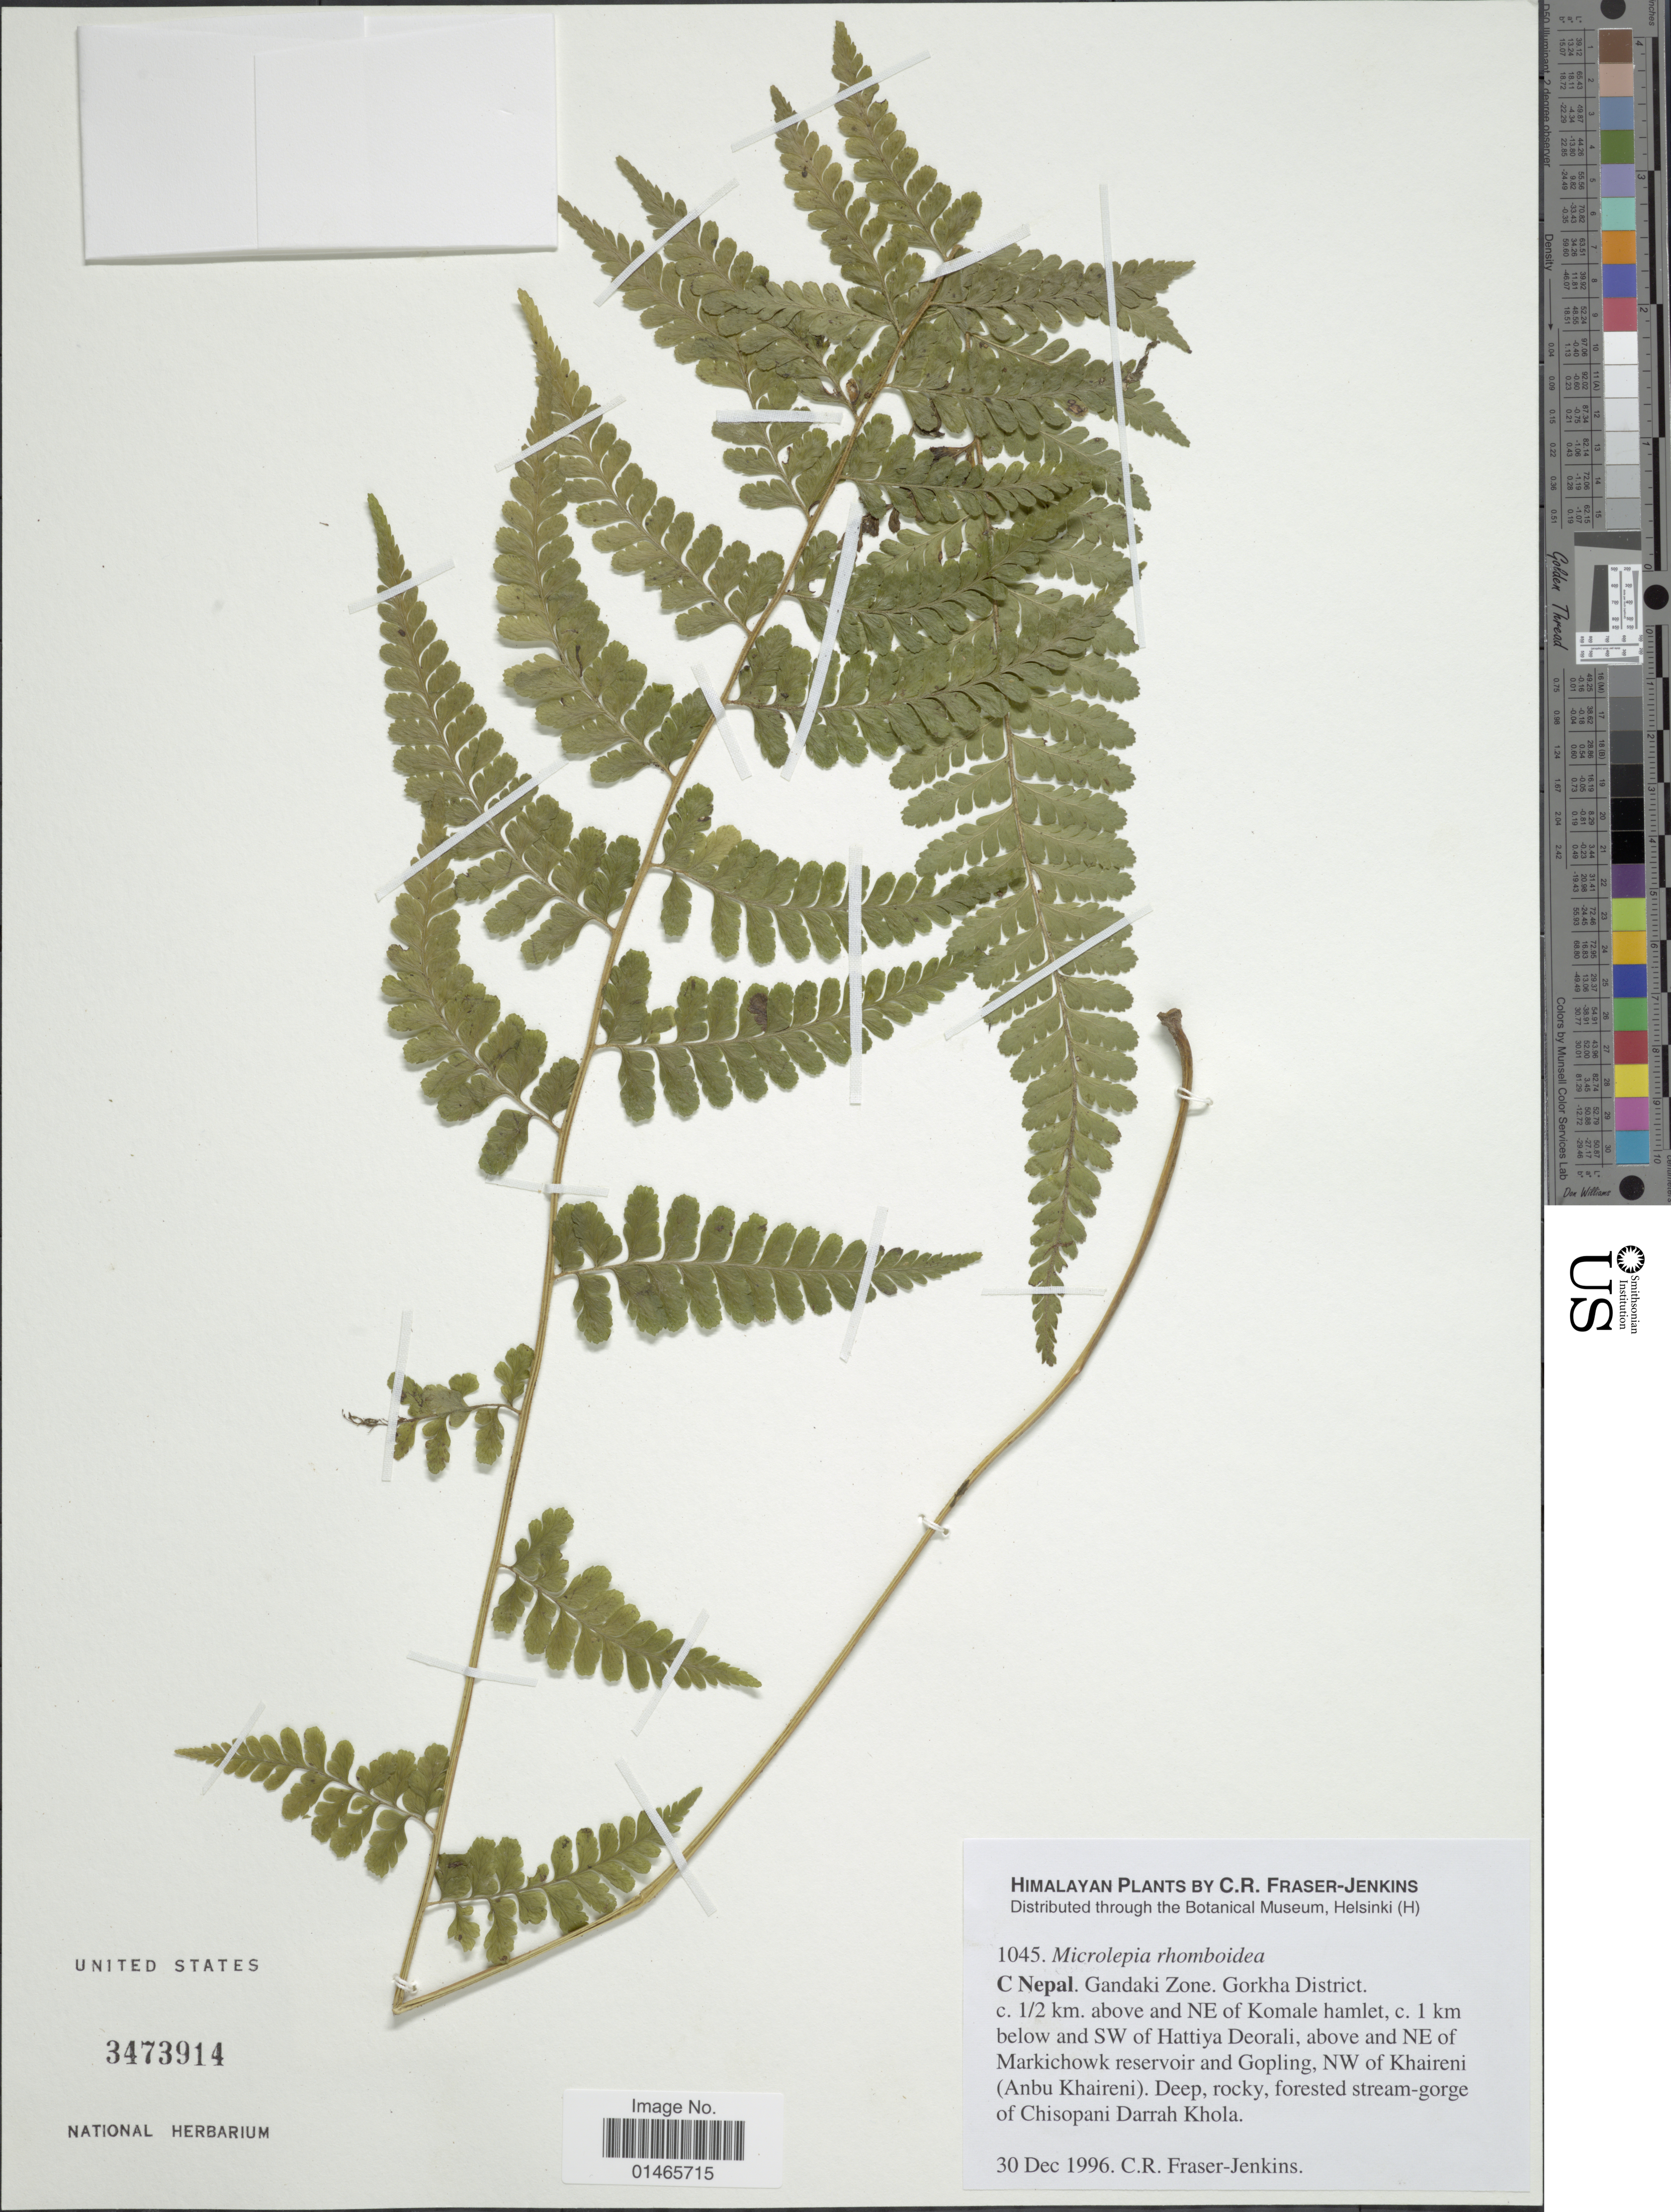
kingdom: Plantae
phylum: Tracheophyta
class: Polypodiopsida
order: Polypodiales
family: Dennstaedtiaceae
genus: Microlepia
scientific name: Microlepia rhomboidea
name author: (Wall. ex Kunze) Prantl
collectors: C. R. Fraser-Jenkins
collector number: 1045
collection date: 1996-12-30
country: Nepal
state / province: Gandaki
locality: C Nepal, Gandaki Zone, Gorkha District, c. 1/2 km. above and NE of Komale hamlet, c. 1 km below and SW of Hattiya Deoralli, above and NE of Markichowk reservoir and Gopling. NW of Khaireni (Anbu Khaireni), Deep, rocky, forested stream-gorge of Chisopani Darrah Khola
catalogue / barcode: US 3473914